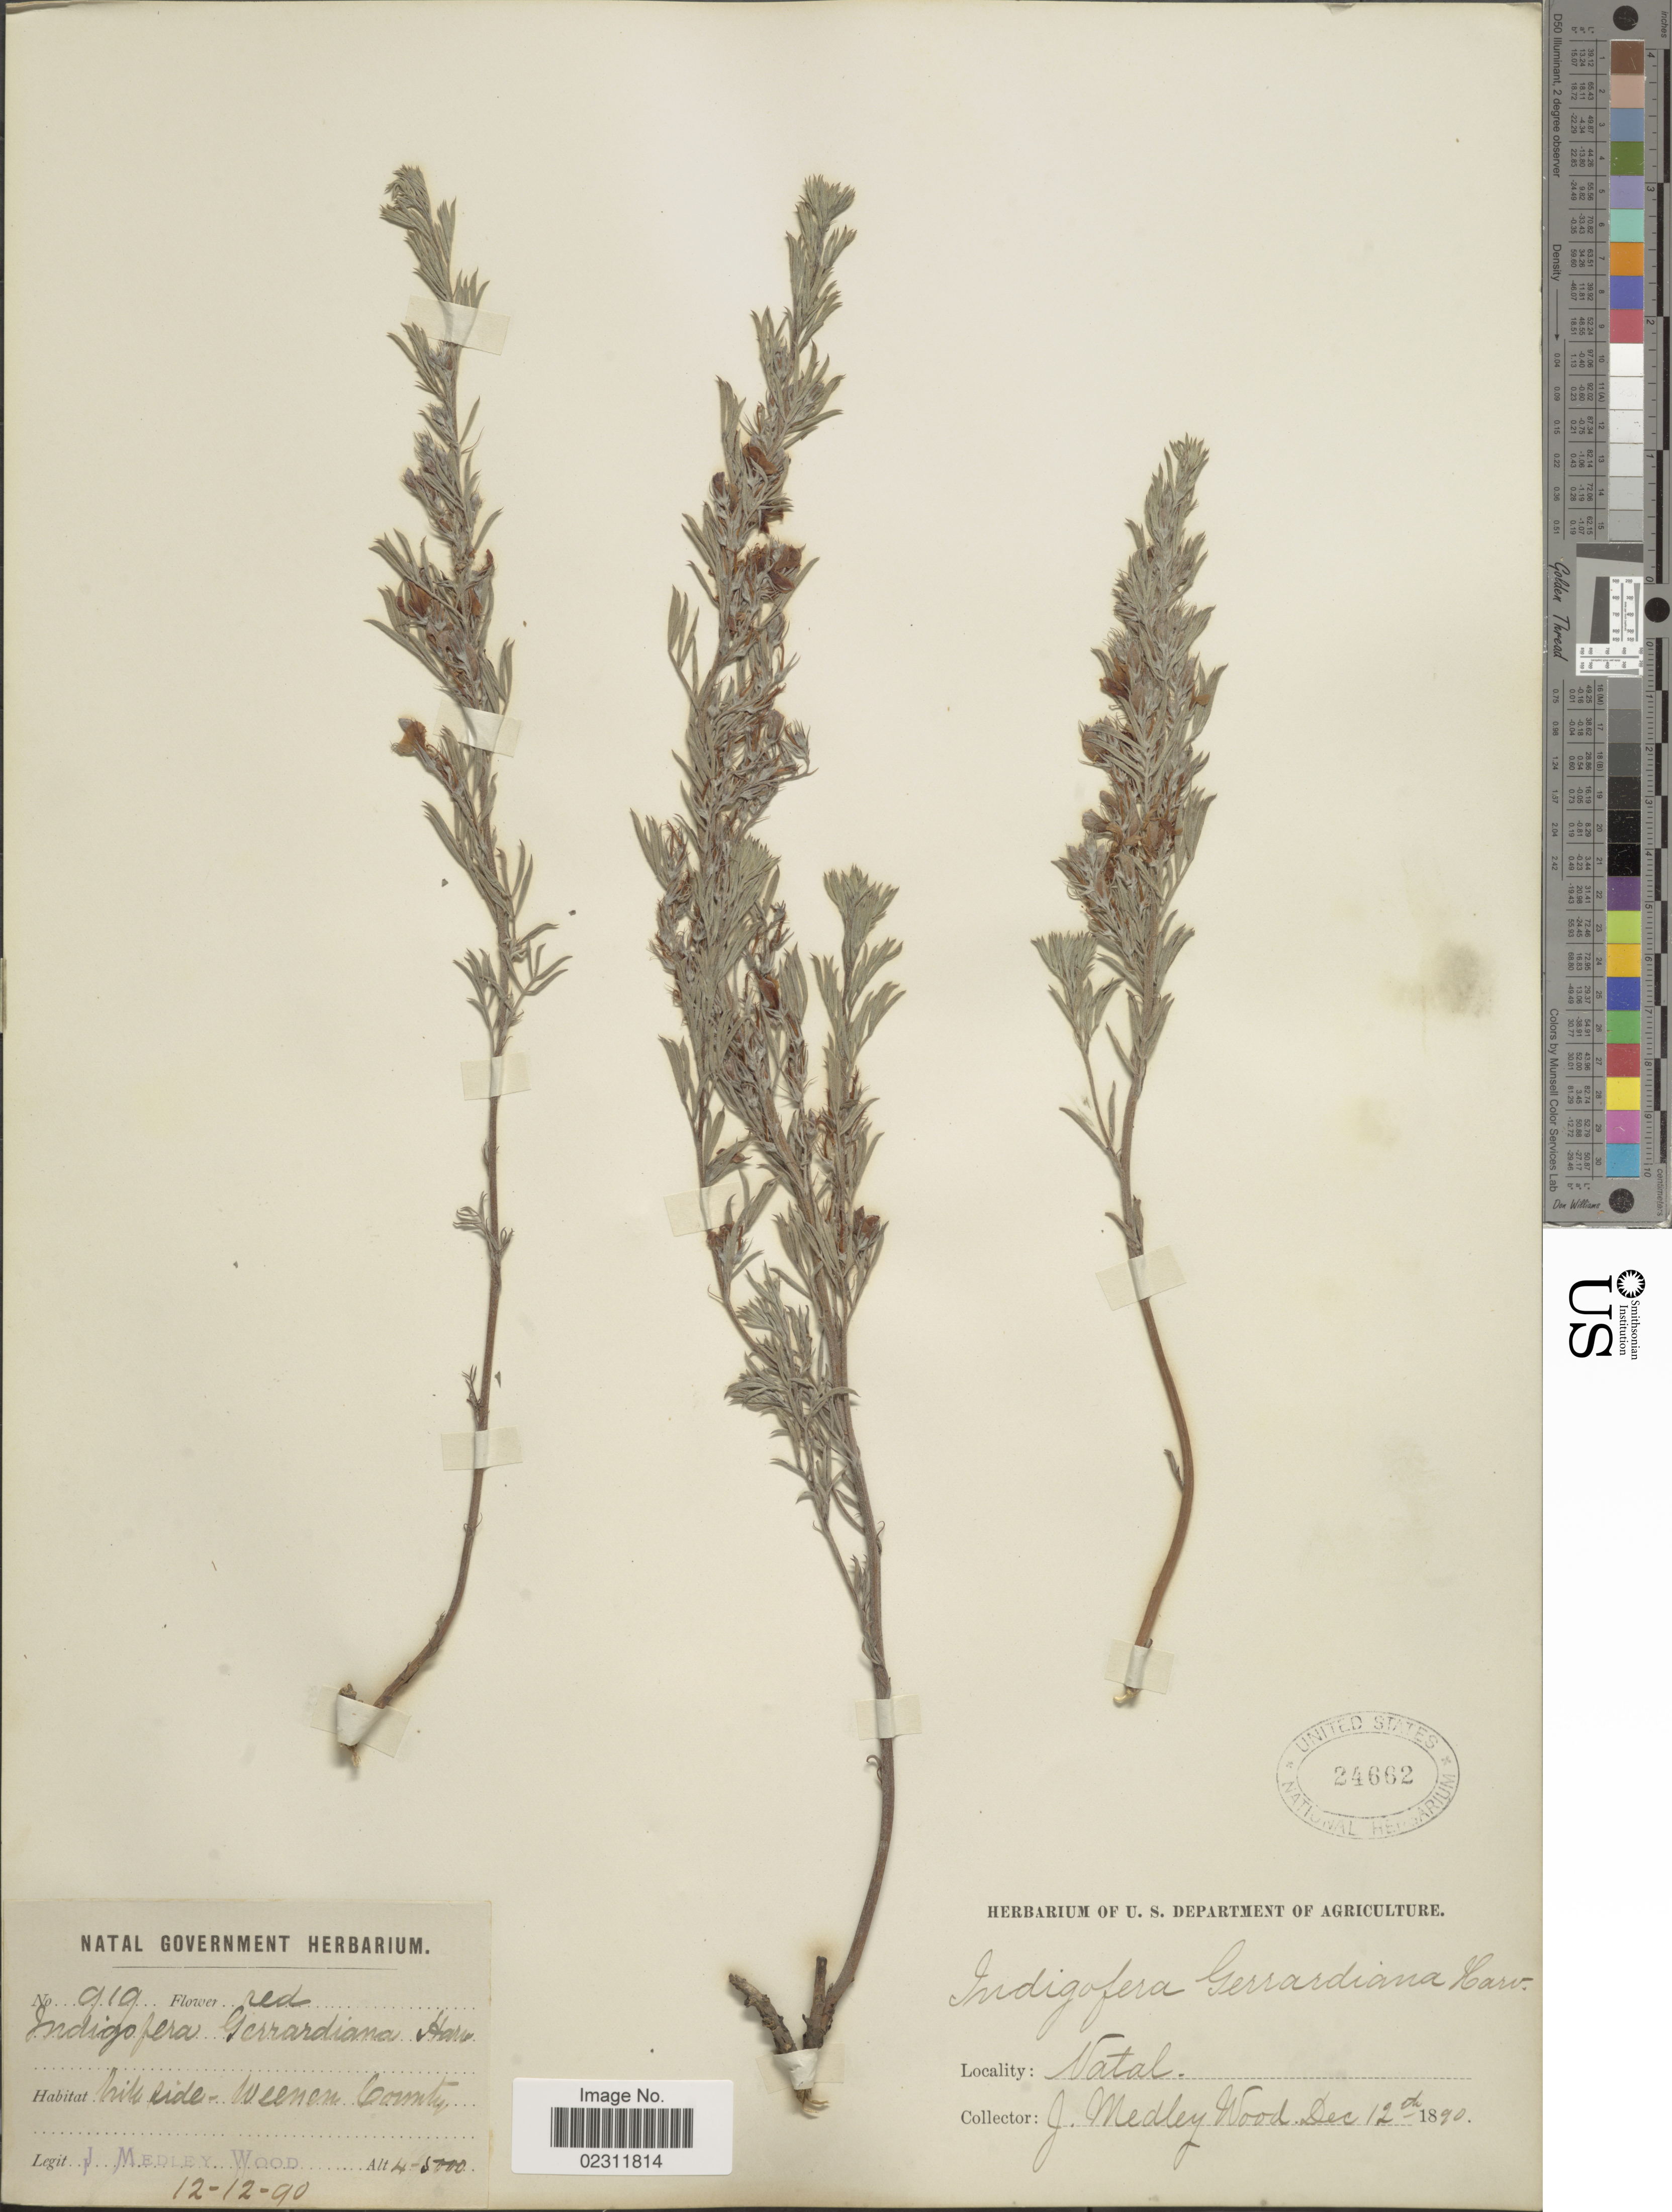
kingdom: Plantae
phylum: Tracheophyta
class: Magnoliopsida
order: Fabales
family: Fabaceae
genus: Indigofera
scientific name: Indigofera gerardiana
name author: Wall.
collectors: J. Medley Wood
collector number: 919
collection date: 1890-12-12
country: South Africa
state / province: KwaZulu-Natal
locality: Natal, Weenen County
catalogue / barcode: US 24662